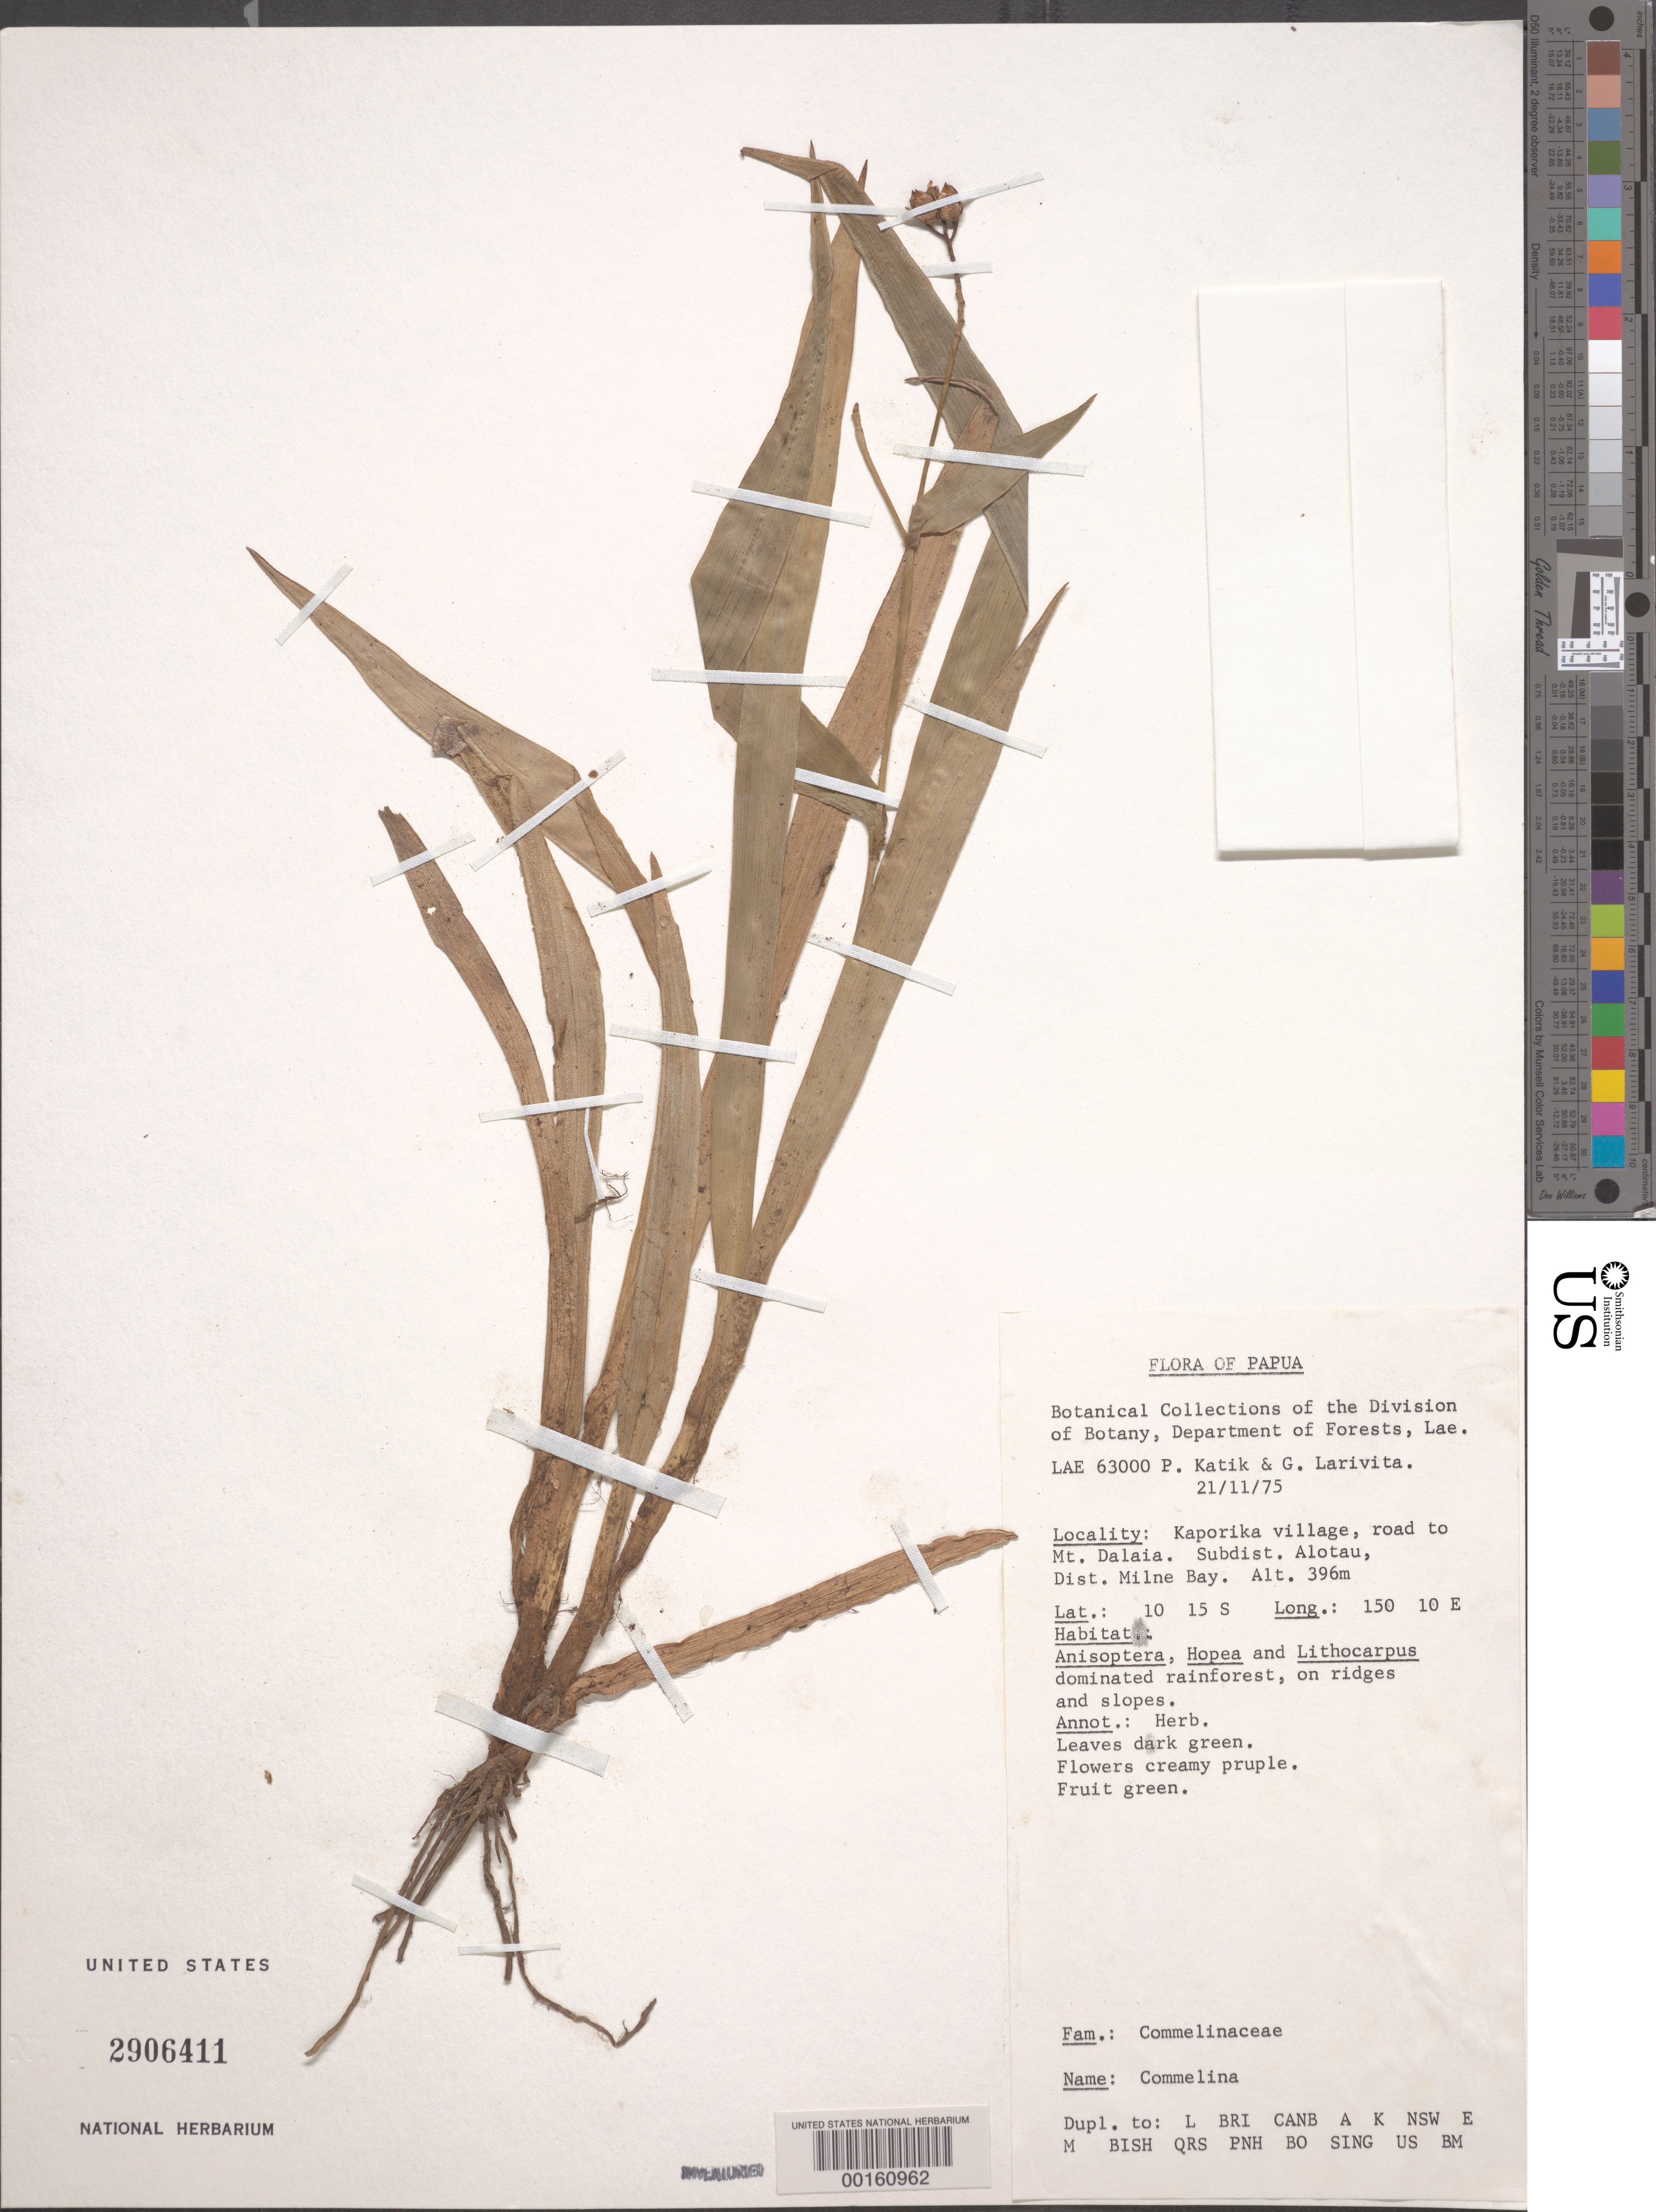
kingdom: Plantae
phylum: Tracheophyta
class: Liliopsida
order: Commelinales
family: Commelinaceae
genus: Murdannia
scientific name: Murdannia sp.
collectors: P. Katik & G. Larivita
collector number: Lae 63000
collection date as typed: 21 Nov 1975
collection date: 1975-11-21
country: Papua New Guinea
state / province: Milne Bay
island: New Guinea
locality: Kaporika village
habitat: Ridges and slopes; rainforest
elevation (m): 396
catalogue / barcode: US 2906411